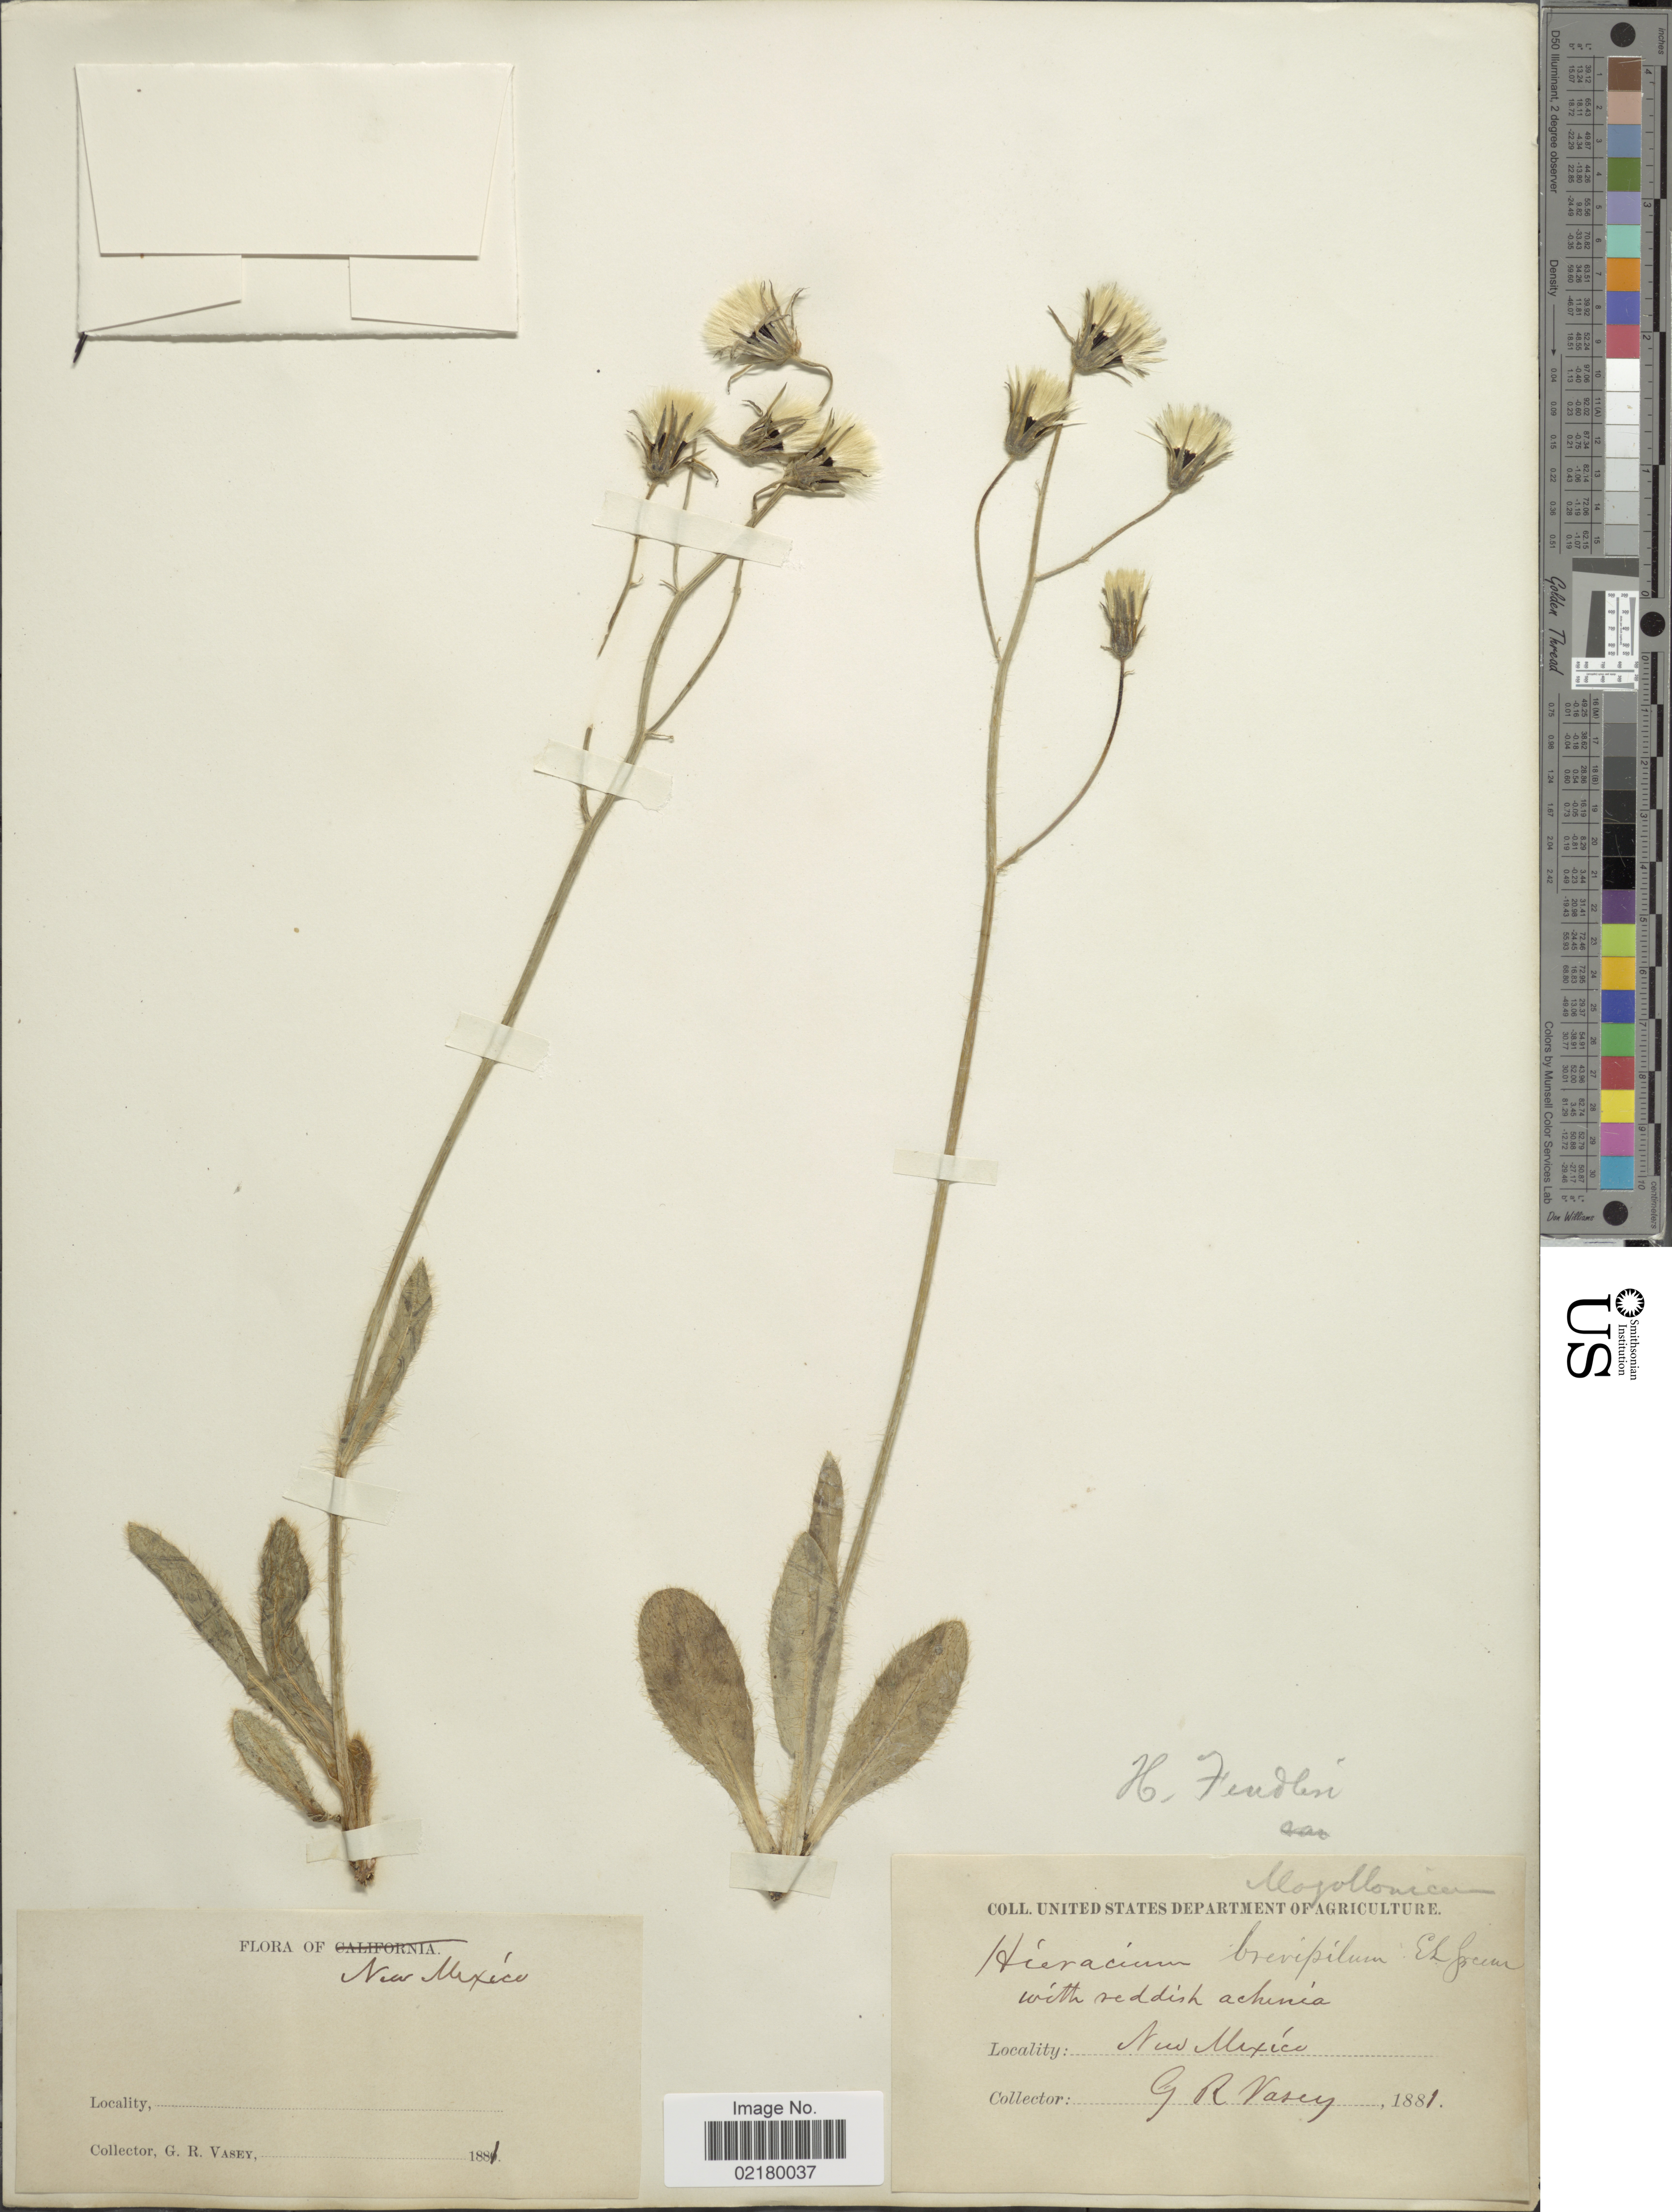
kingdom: Plantae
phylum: Tracheophyta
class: Magnoliopsida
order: Asterales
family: Asteraceae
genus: Hieracium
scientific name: Hieracium fendleri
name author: Sch. Bip.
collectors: G. R. Vasey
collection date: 1881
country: United States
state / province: New Mexico